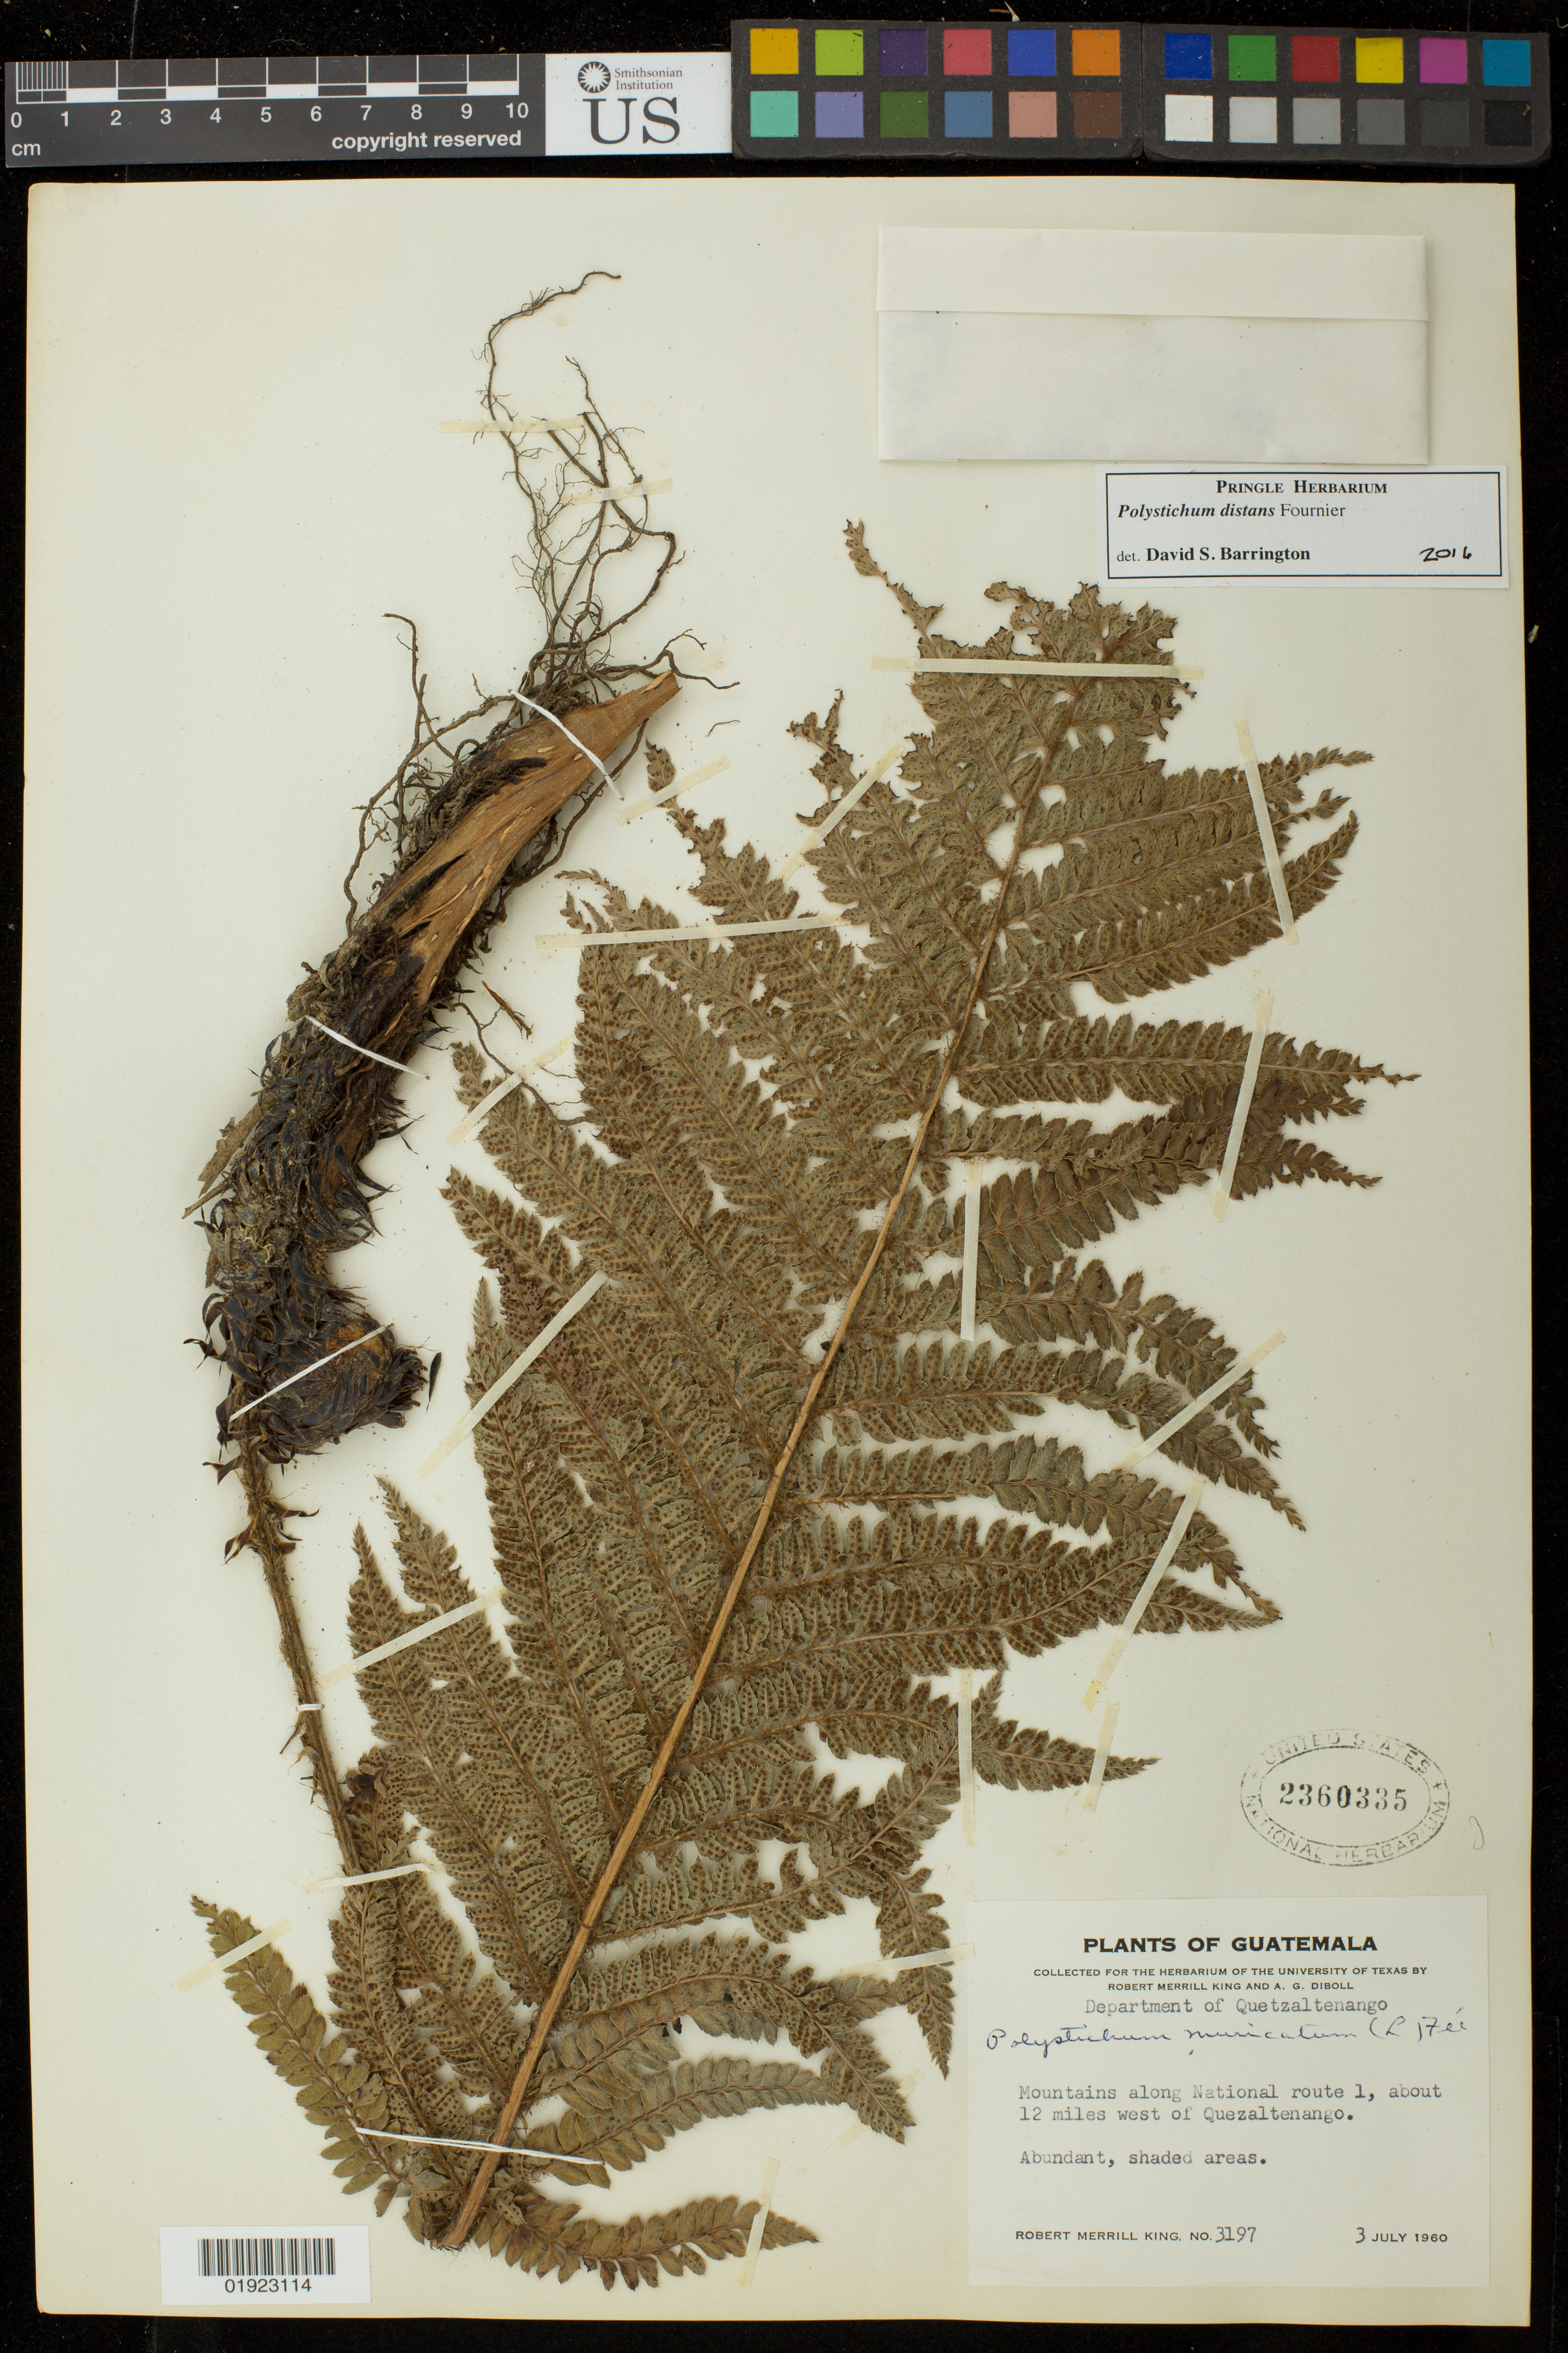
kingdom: Plantae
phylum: Tracheophyta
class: Polypodiopsida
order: Polypodiales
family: Dryopteridaceae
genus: Polystichum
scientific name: Polystichum distans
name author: E. Fourn.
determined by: Barrington, D. S., Curator (VT), University of Vermont (UNITED STATES)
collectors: R. M. King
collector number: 3197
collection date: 1960-07-03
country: Guatemala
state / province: Quetzaltenango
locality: Mountains along National route 1, about 12 miles west of Quezaltenango.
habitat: Abundant, shaded areas.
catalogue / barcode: US 2360335